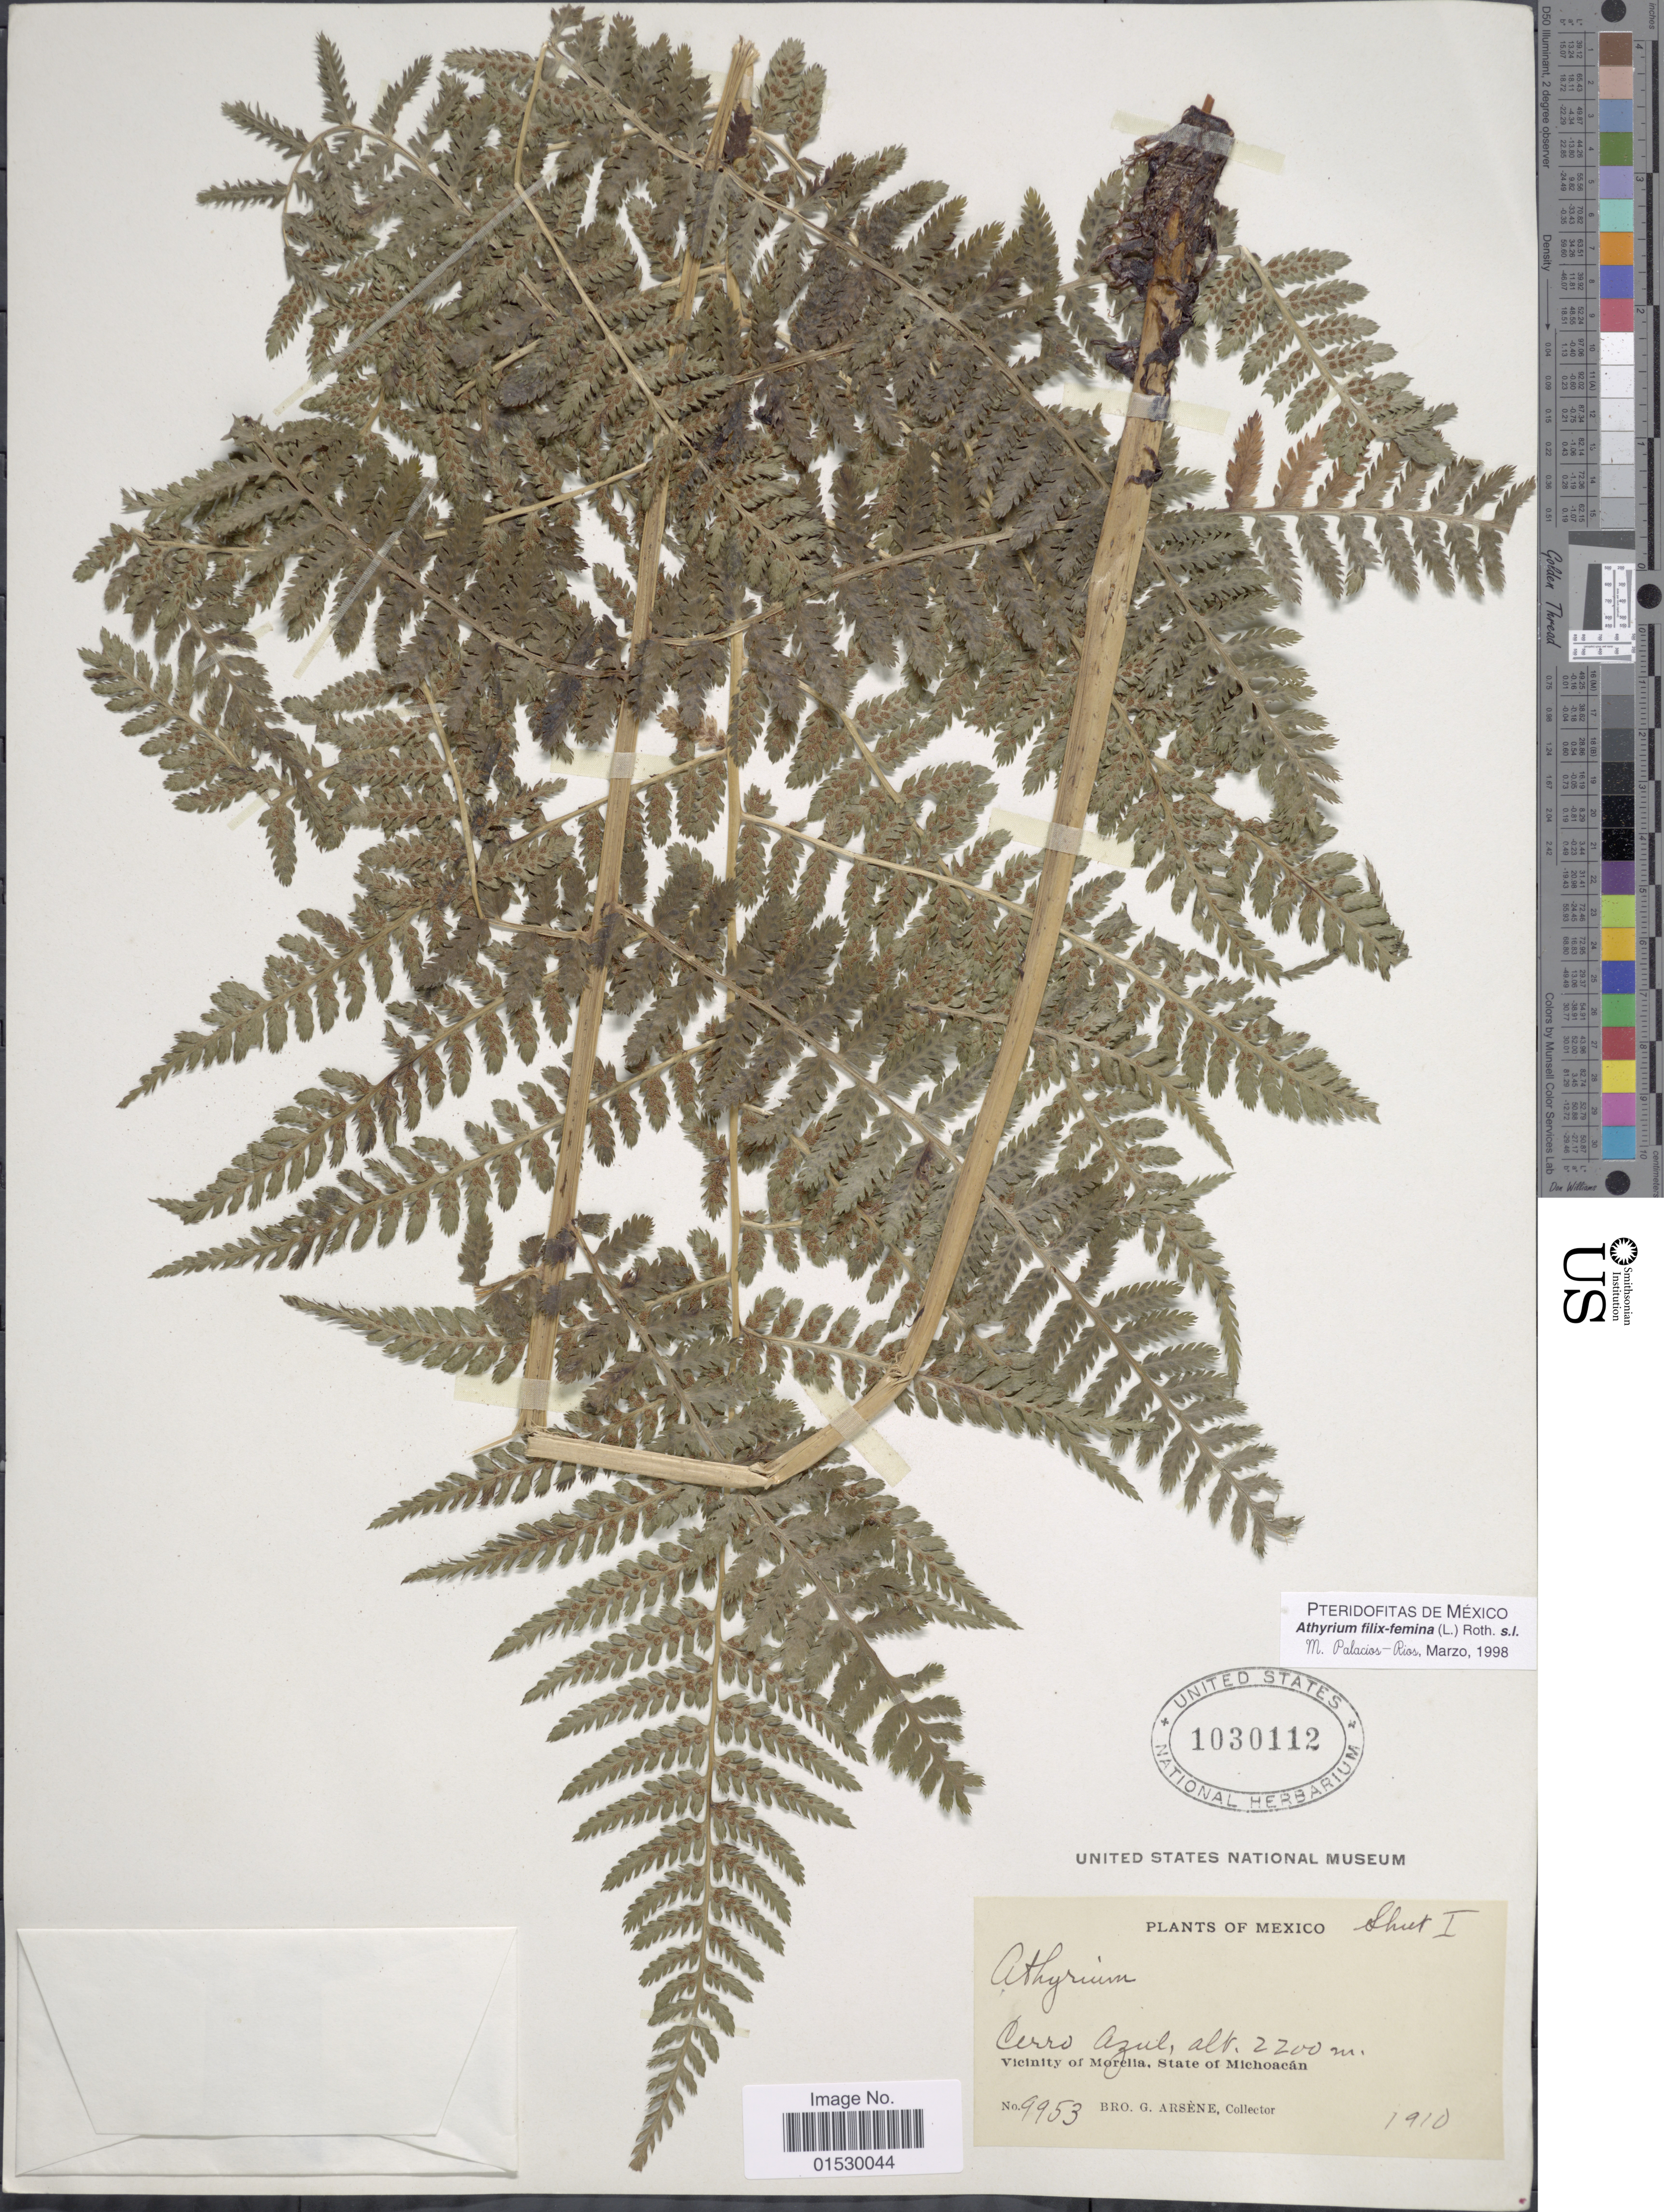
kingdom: Plantae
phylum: Tracheophyta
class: Polypodiopsida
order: Polypodiales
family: Athyriaceae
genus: Athyrium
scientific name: Athyrium dombei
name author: (Desv.) C. Chr.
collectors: Bro. G. Arsène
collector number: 9953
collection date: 1910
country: Mexico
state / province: Michoacán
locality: Vicinity of Morelia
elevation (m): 2200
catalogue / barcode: US 1030112